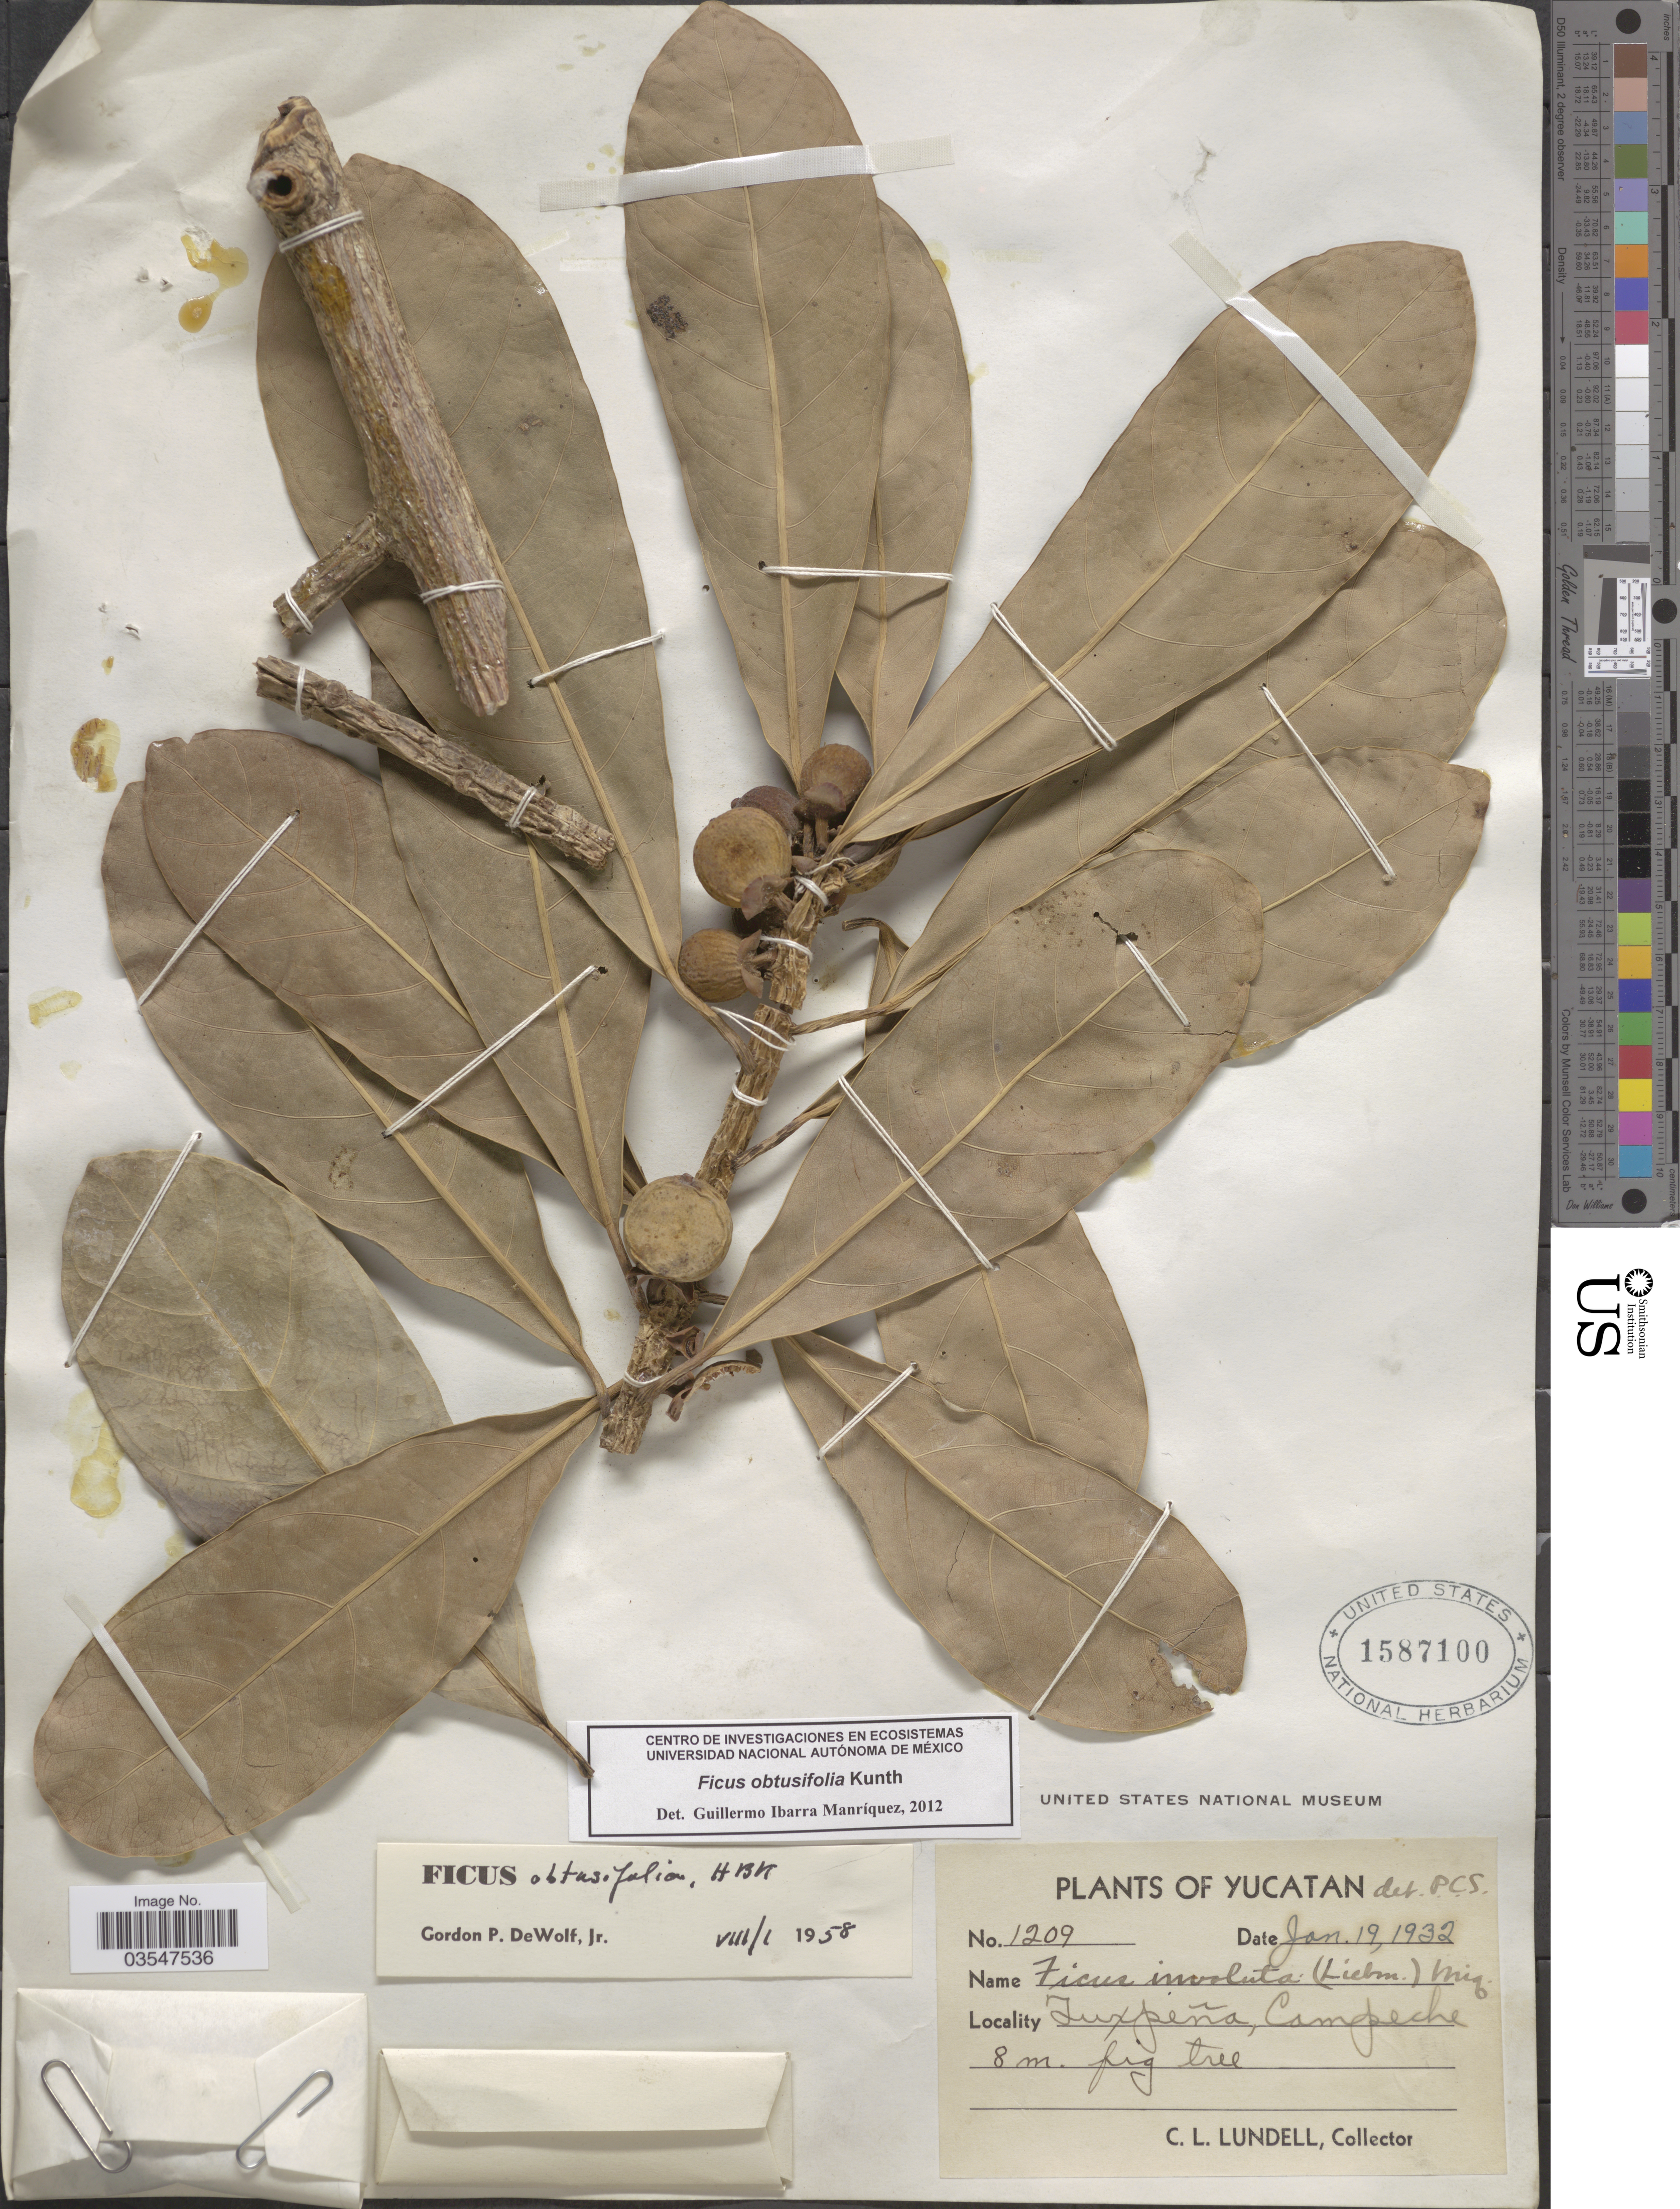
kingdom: Plantae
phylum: Tracheophyta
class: Magnoliopsida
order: Rosales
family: Moraceae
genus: Ficus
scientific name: Ficus involuta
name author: (Liebm.) Miq.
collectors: C. L. Lundell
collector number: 1209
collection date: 1932-01-19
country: Mexico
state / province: Campeche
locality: Tuxpeña, Campeche.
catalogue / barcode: US 1587100